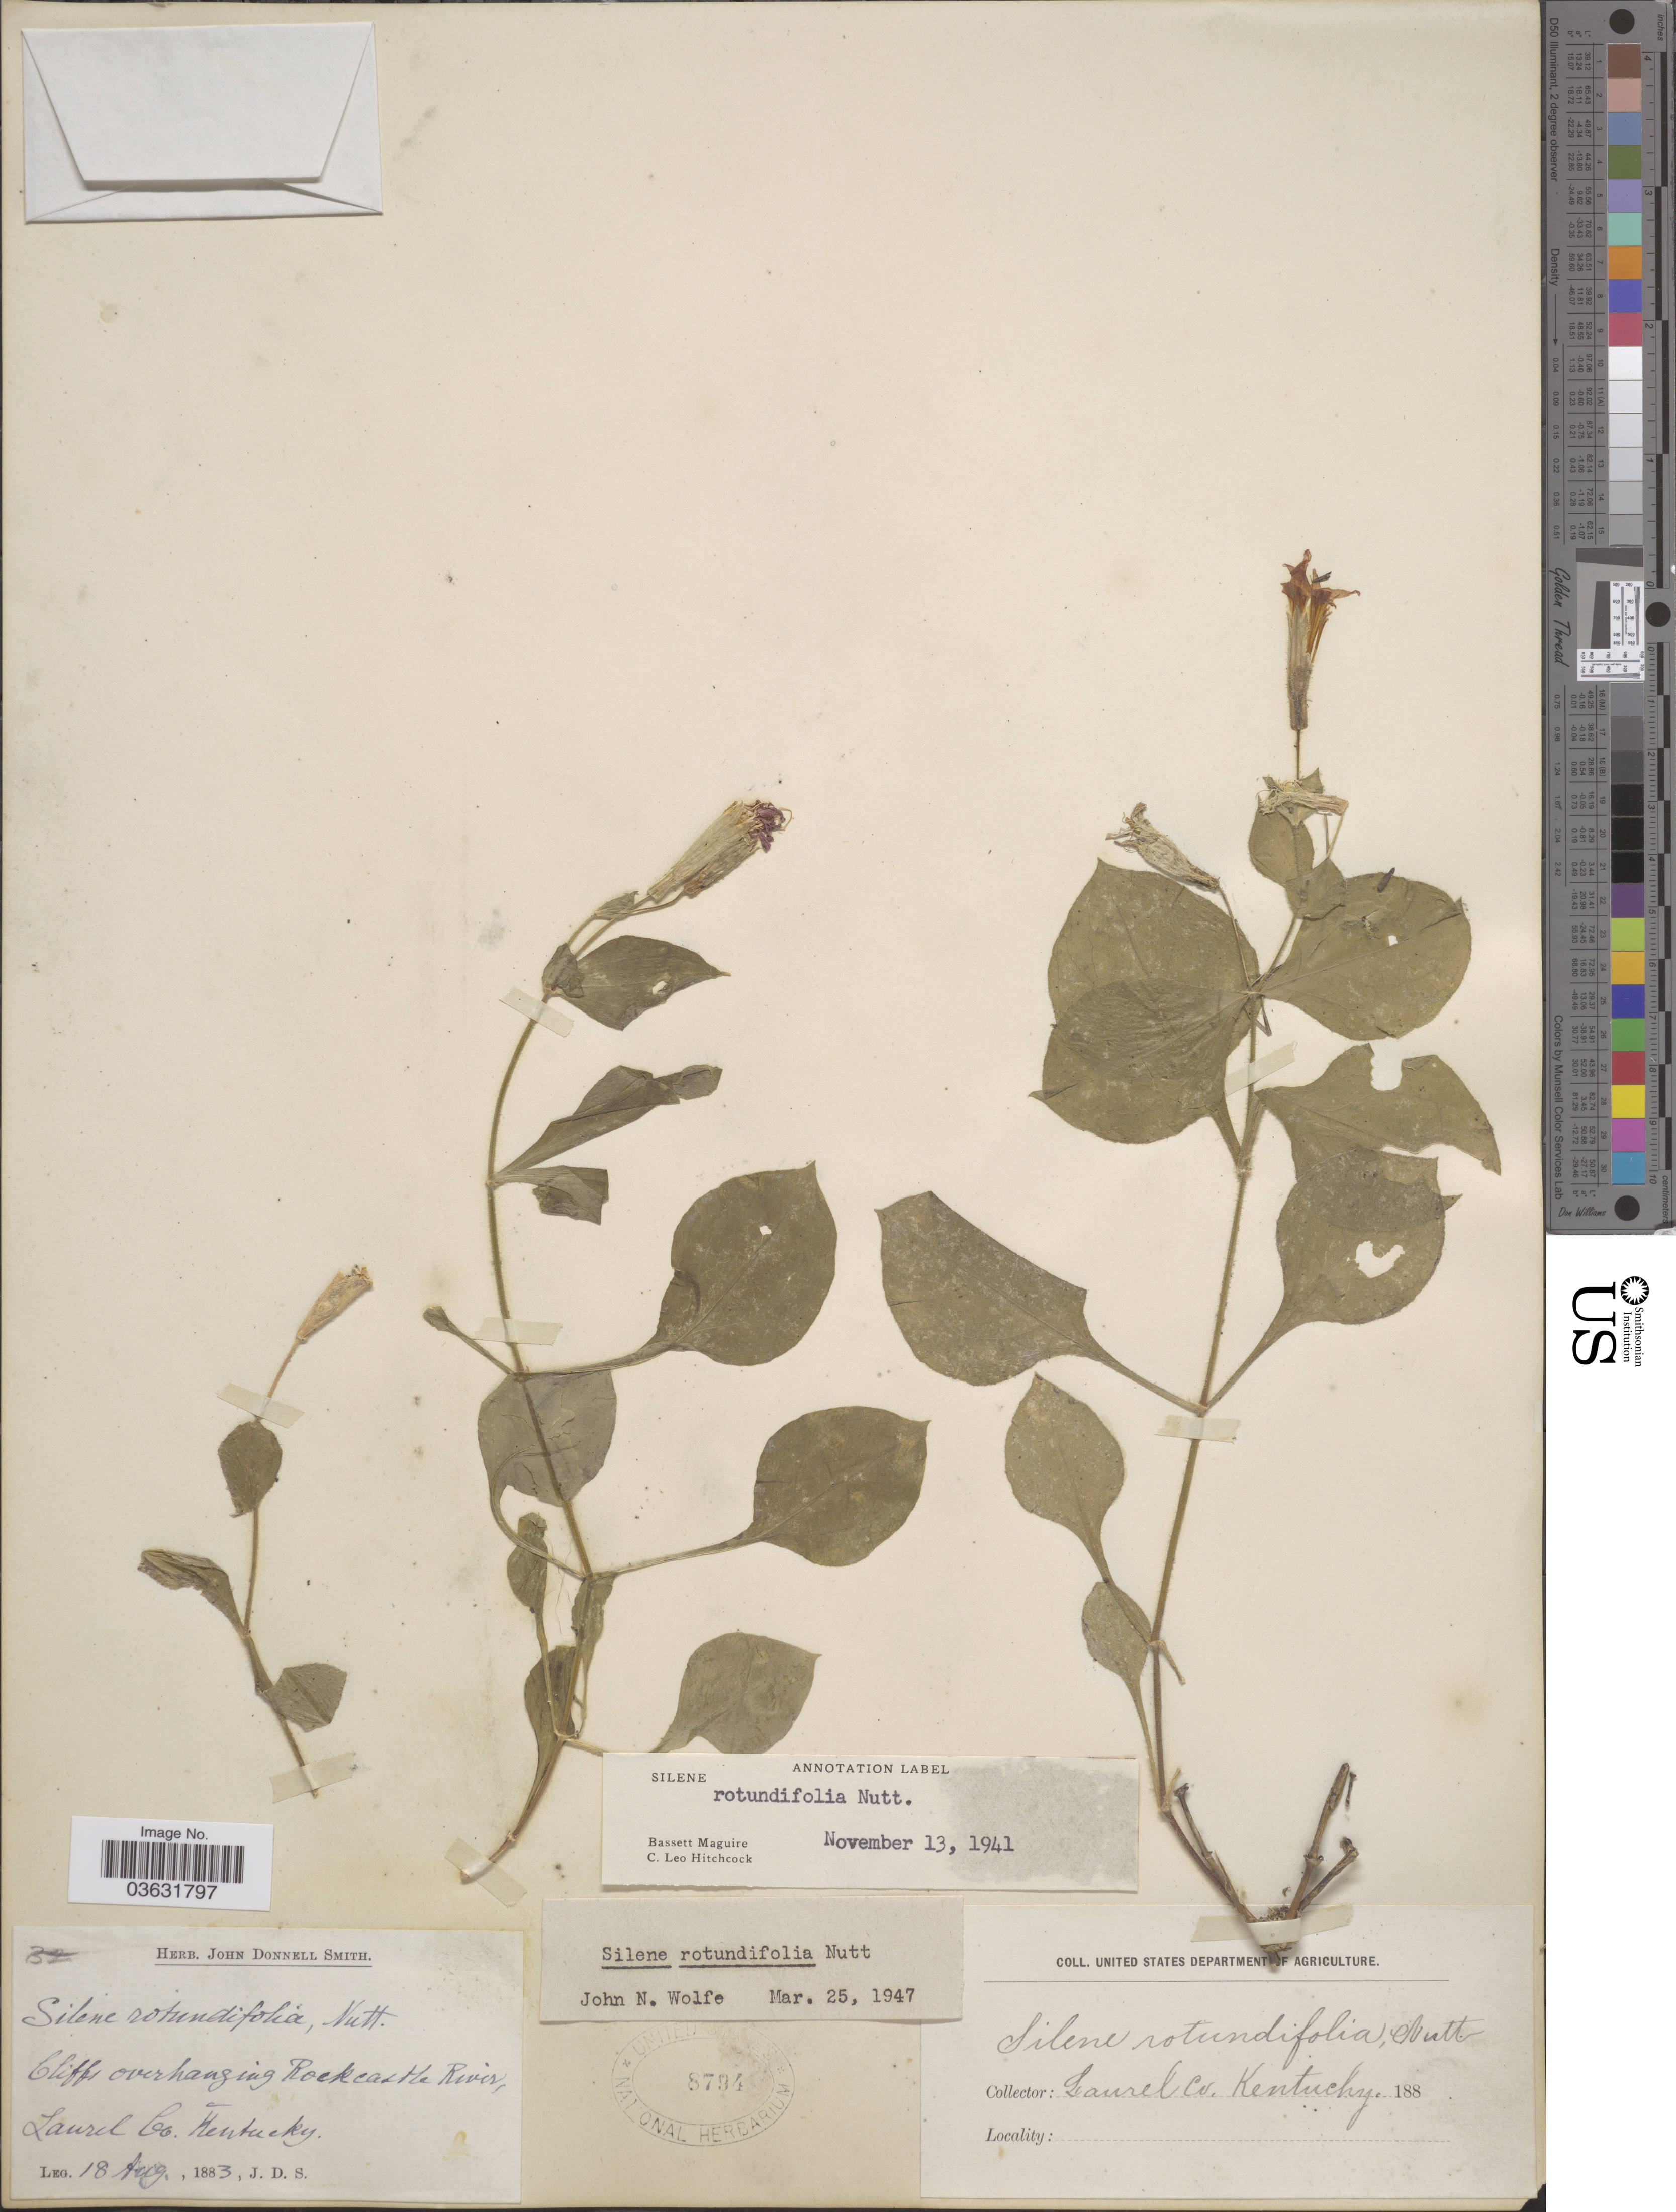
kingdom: Plantae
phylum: Tracheophyta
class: Magnoliopsida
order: Caryophyllales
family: Caryophyllaceae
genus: Silene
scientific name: Silene rotundifolia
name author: Nutt.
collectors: J. Donnell Smith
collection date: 1883-08-18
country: United States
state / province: Kentucky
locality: Cliffs overhanging Rockcastle River, Laurel Co.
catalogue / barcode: US 8794